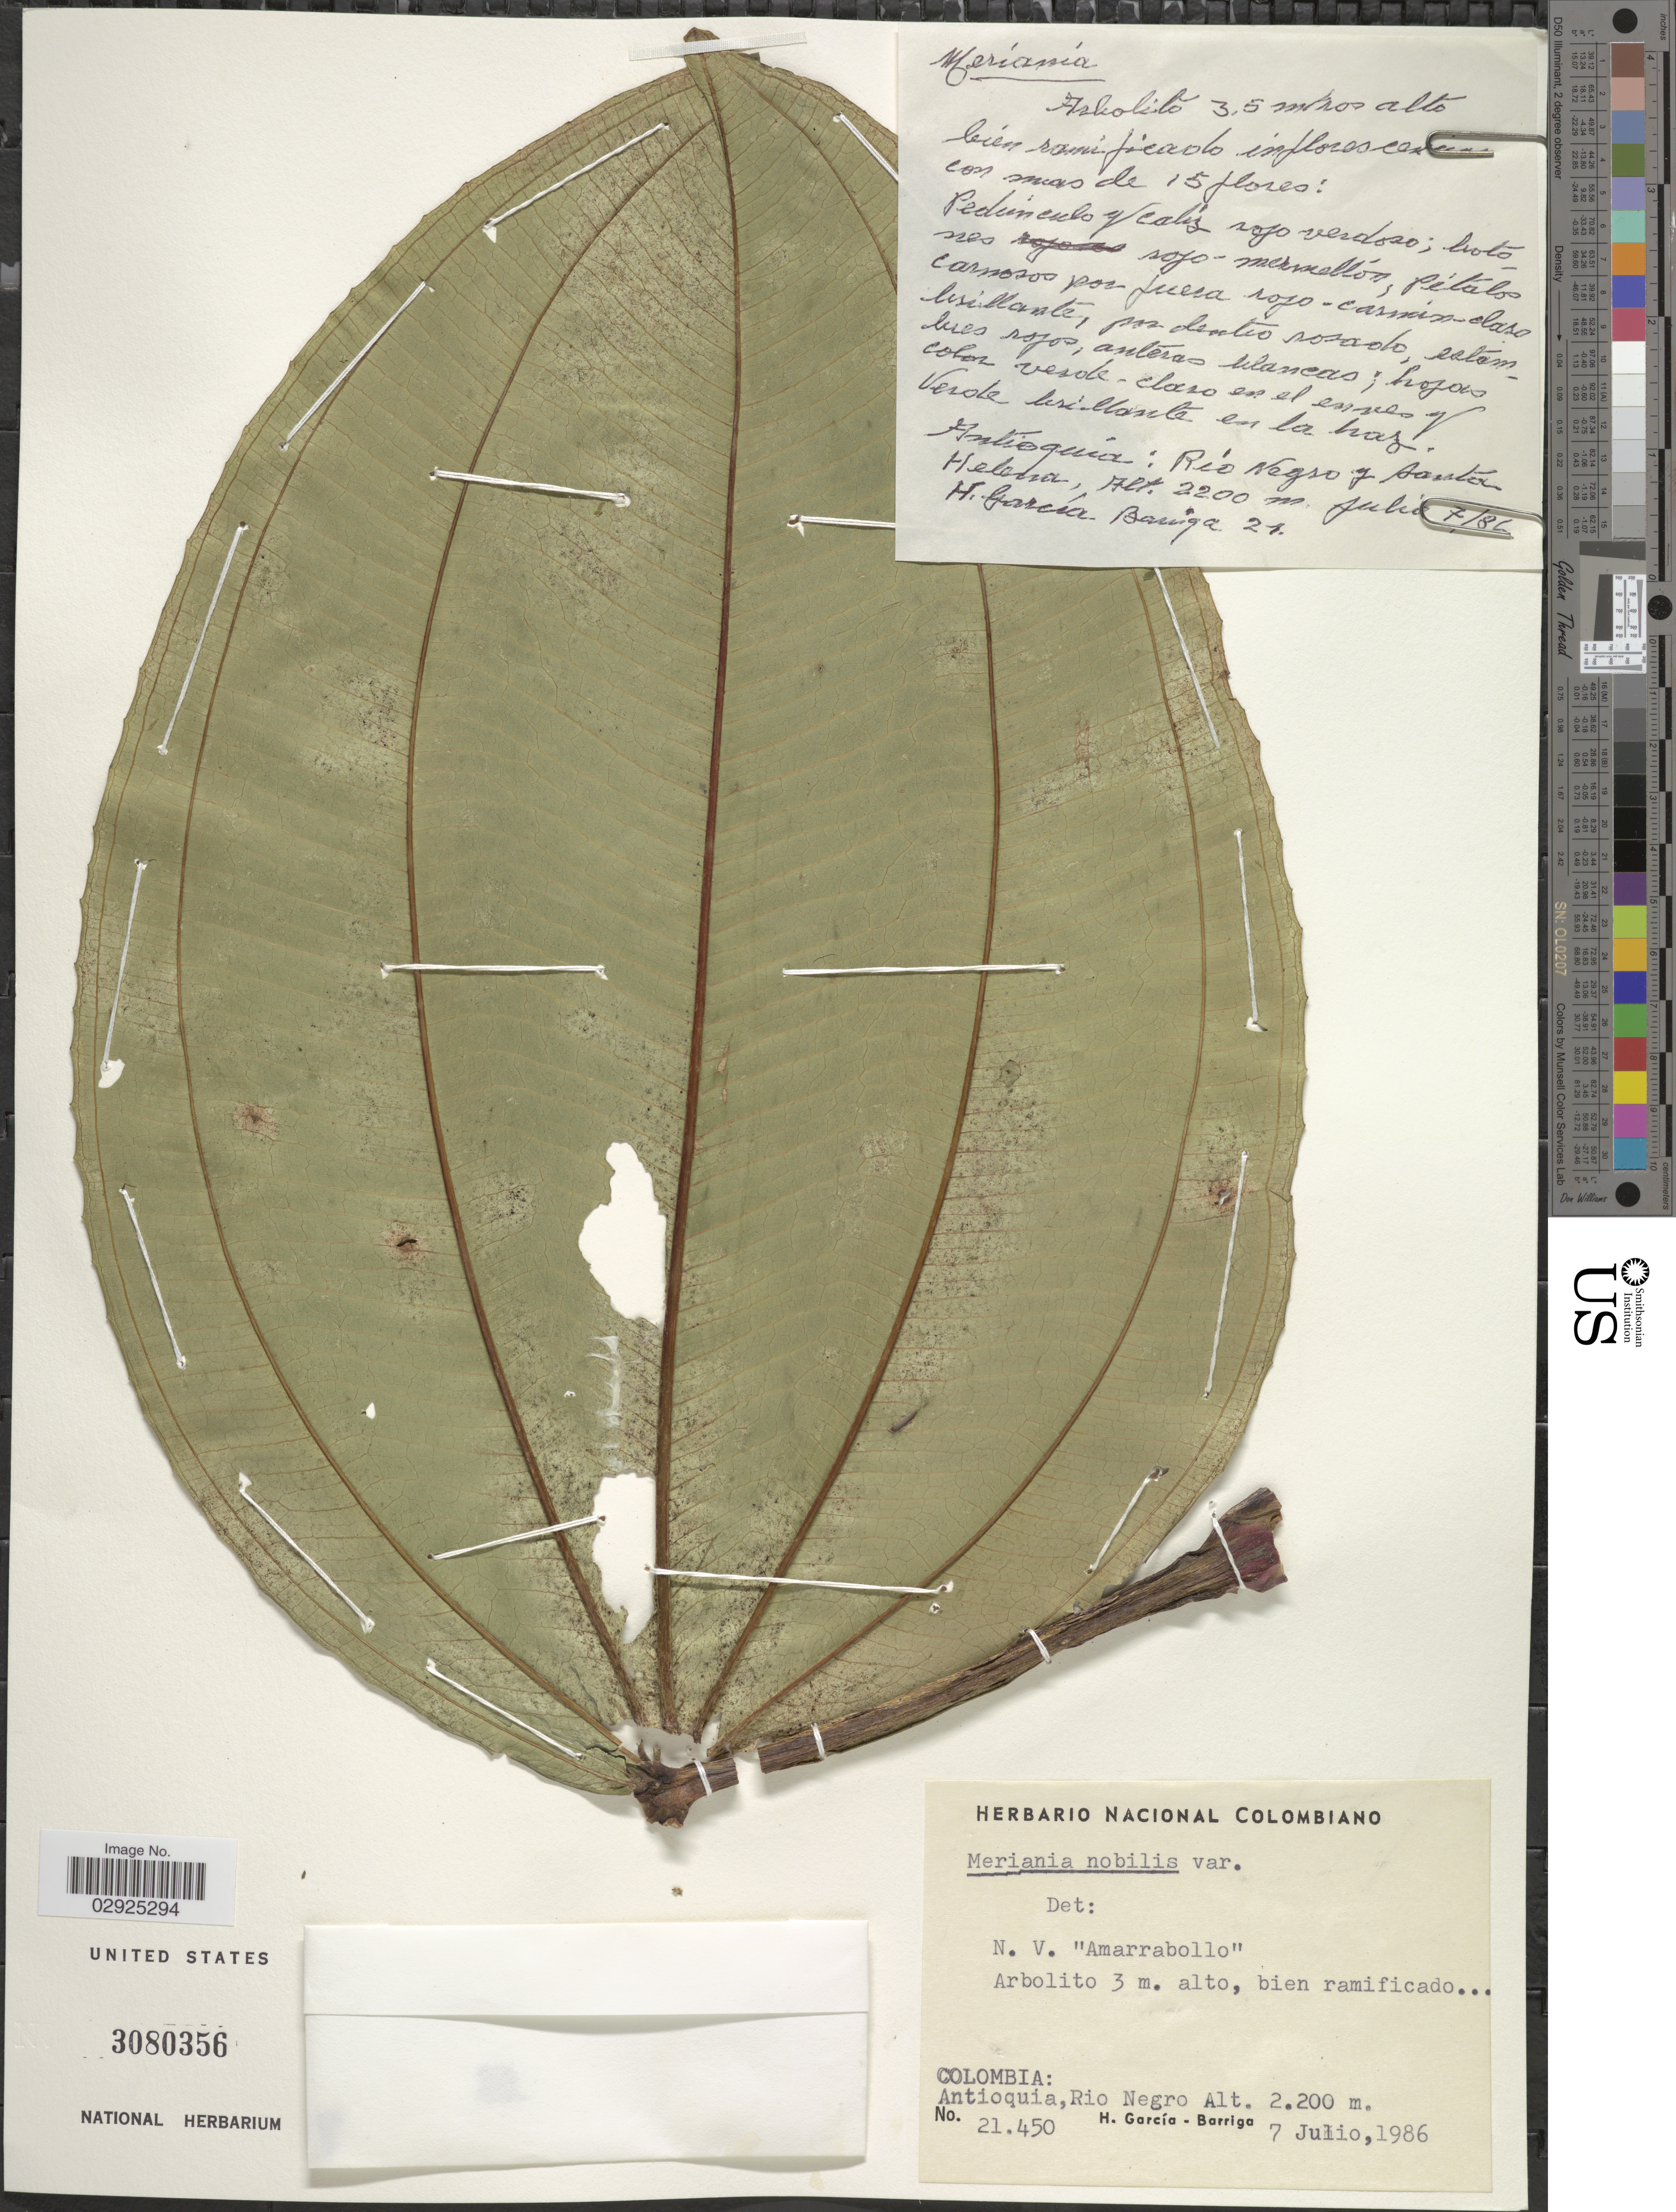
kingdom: Plantae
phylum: Tracheophyta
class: Magnoliopsida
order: Myrtales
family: Melastomataceae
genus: Meriania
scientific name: Meriania nobilis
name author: Triana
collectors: H. García Barriga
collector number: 21450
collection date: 1986-07-07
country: Colombia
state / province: Antioquia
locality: Rio Negro.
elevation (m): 2200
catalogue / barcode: US 3080356